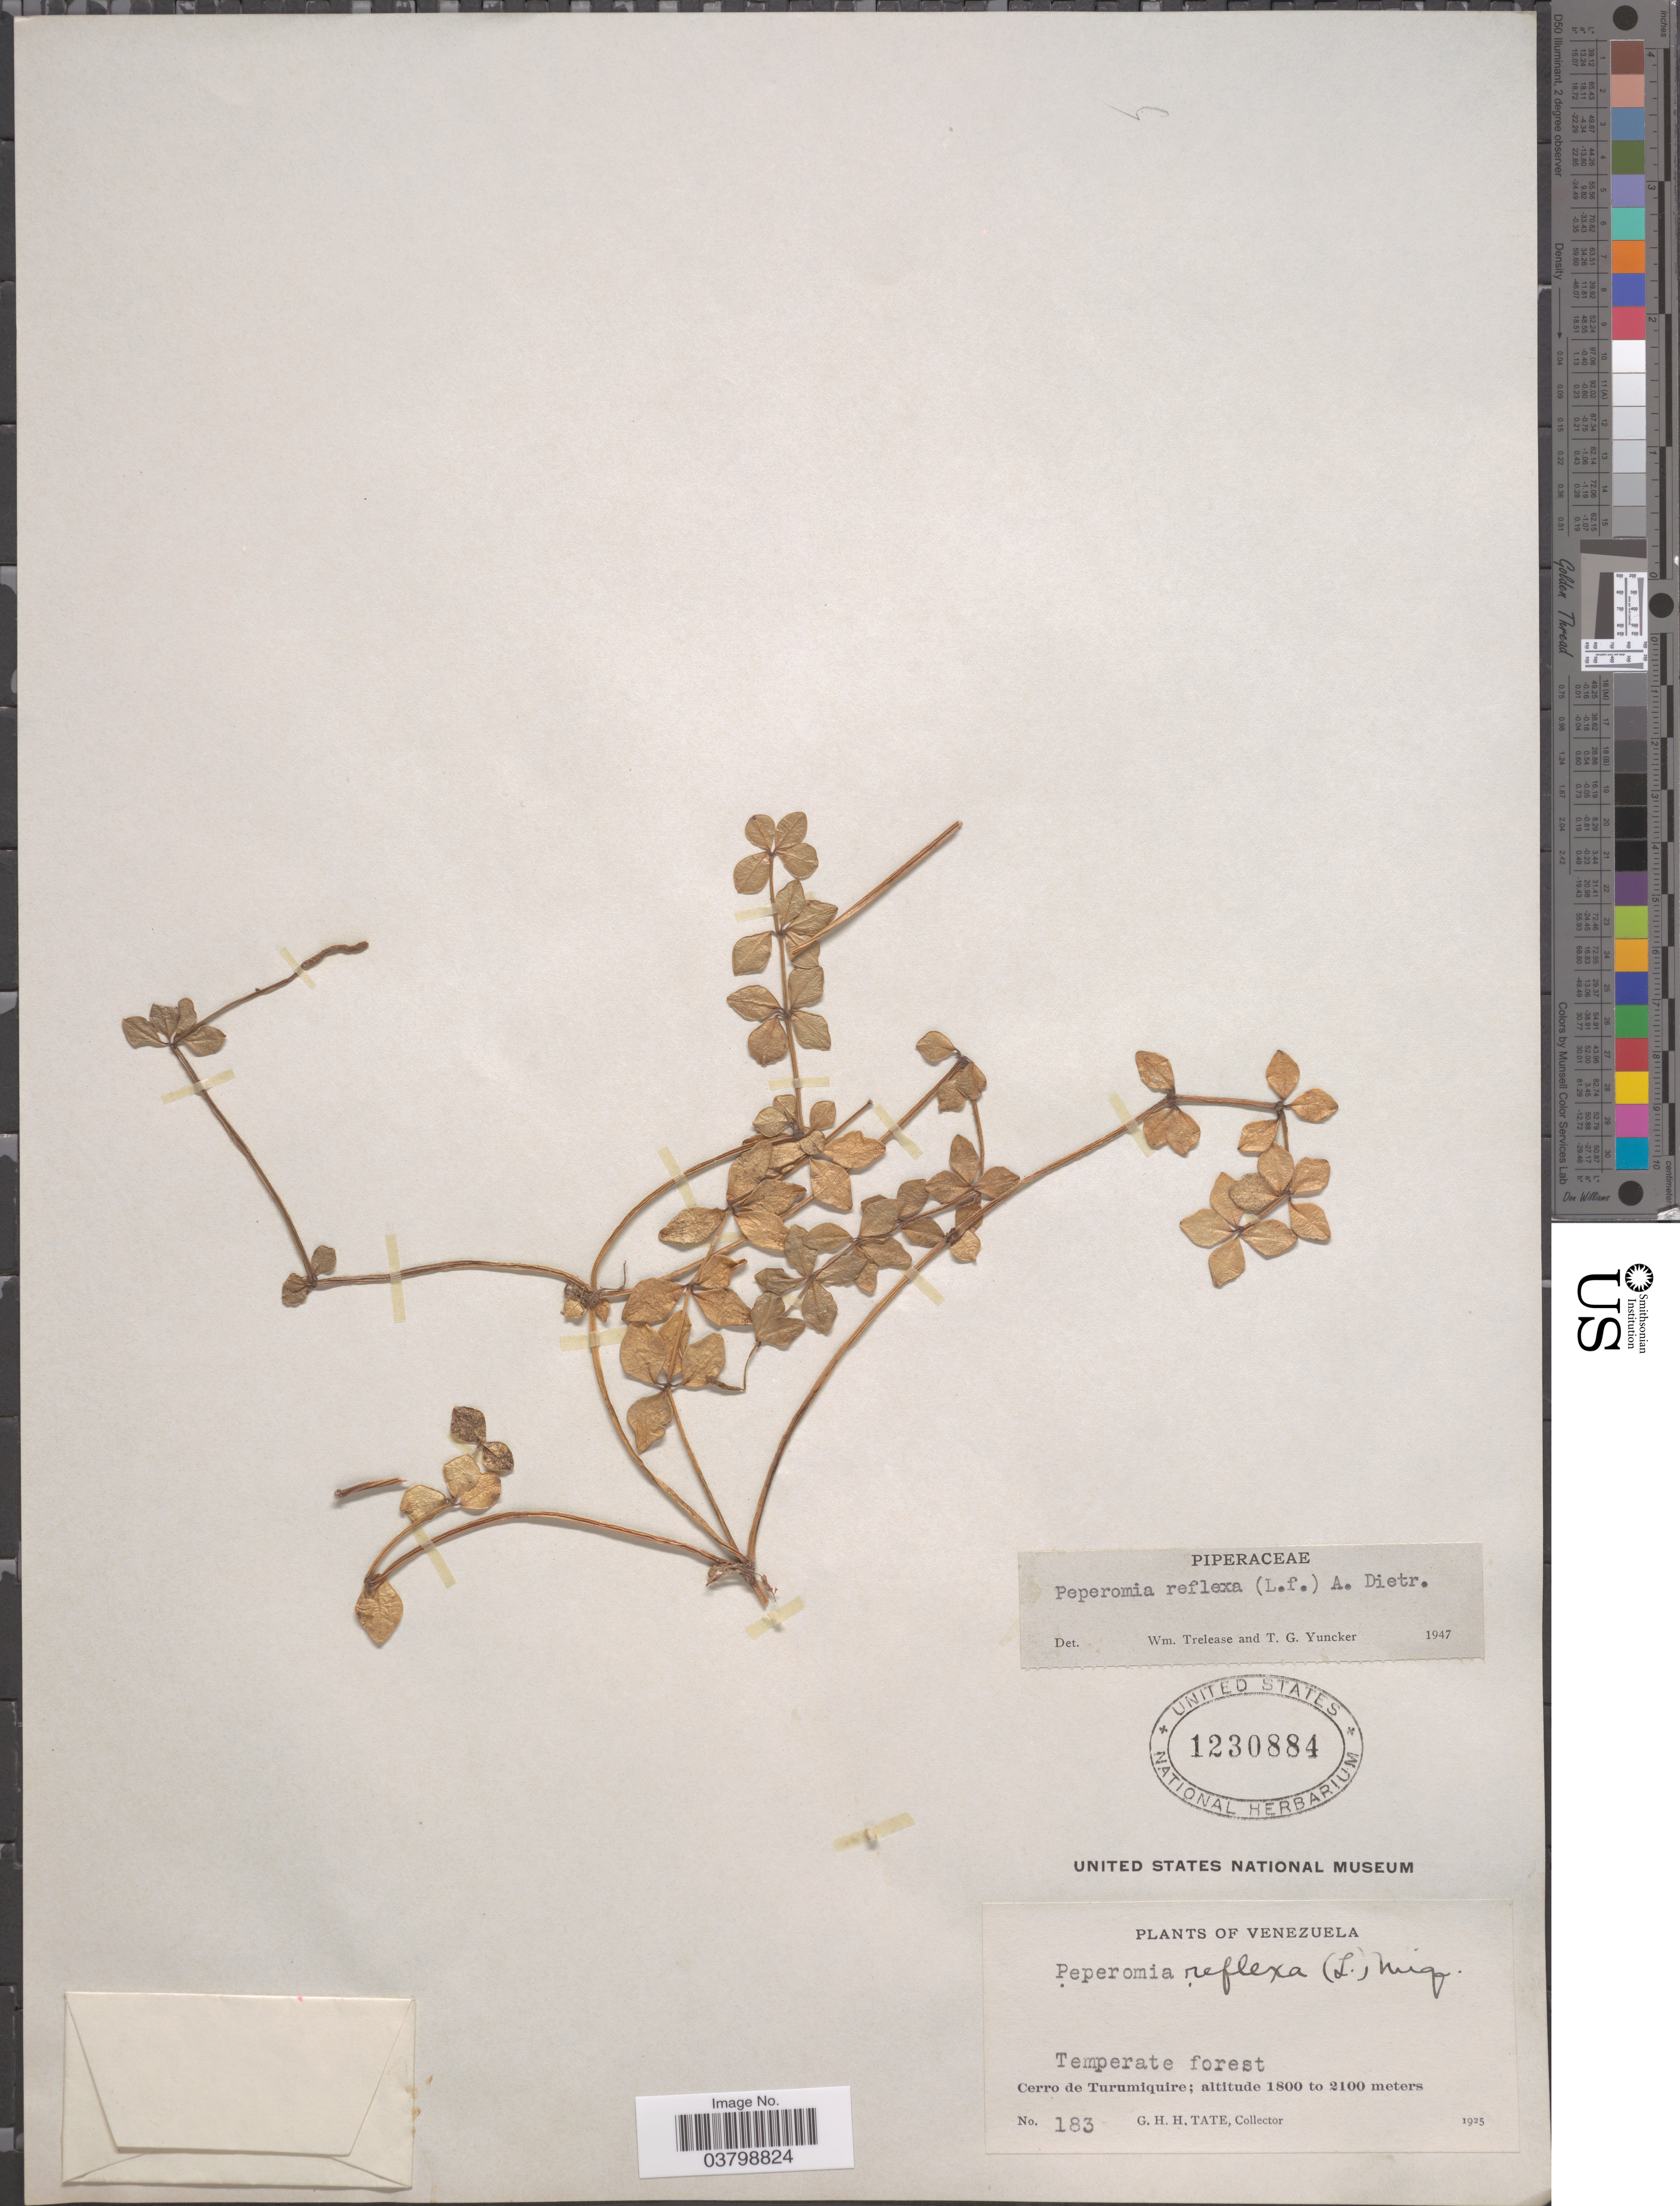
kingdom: Plantae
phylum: Tracheophyta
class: Magnoliopsida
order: Piperales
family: Piperaceae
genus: Peperomia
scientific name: Peperomia tetraphylla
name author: (G. Forst.) Hook. & Arn.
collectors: G. H. H.Tate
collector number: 183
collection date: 1925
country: Venezuela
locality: Cerro de Turumiquire.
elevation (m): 1800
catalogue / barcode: US 1230884